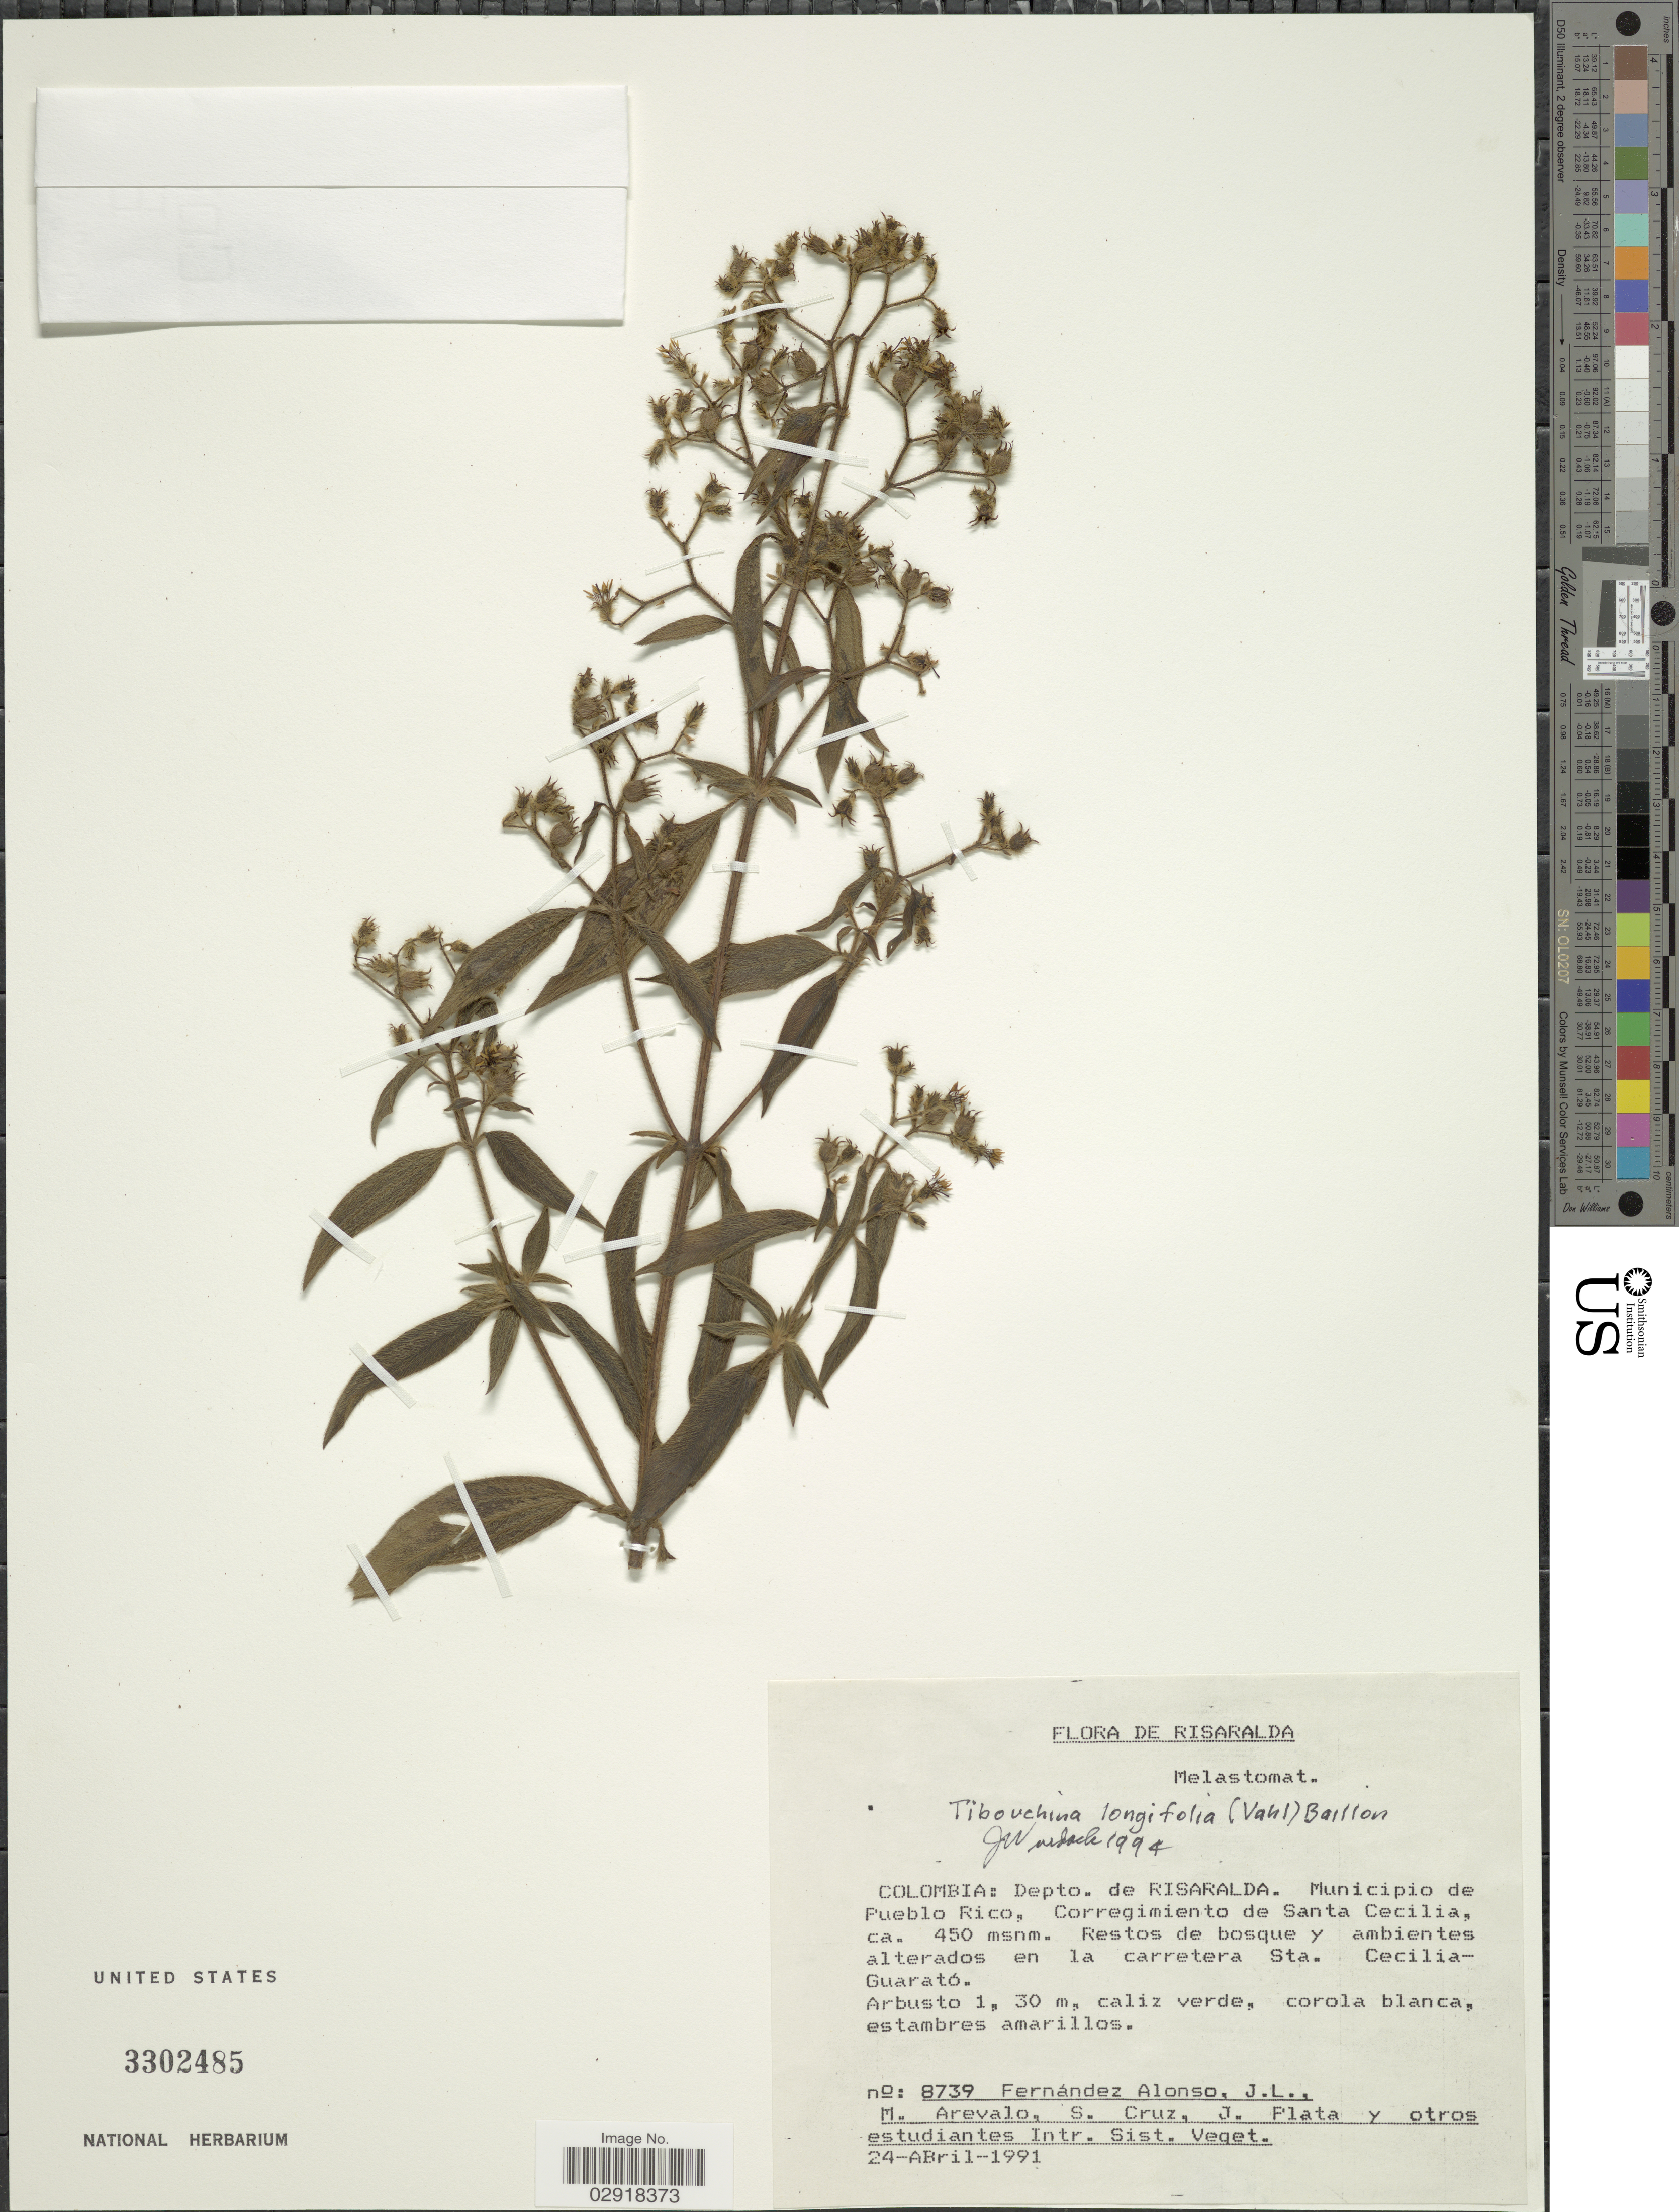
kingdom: Plantae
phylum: Tracheophyta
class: Magnoliopsida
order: Myrtales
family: Melastomataceae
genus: Chaetogastra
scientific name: Chaetogastra longifolia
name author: (Vahl) DC.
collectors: J. L. Fernández-Alonso, M. Arevalo, S. Cruz, J. Plata & Estudiantes de Introducc. Sistem. Vegetal.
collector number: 8739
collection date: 1991-04-24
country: Colombia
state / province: Risaralda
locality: Depto. de Risaralda, Municipio de Pueblo Rico, Corregimiento de Santa Cecilia, Restos de bosques y ambientes alterados en la carretera Sta. Cecilia-Guarató.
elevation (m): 450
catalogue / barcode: US 3302485